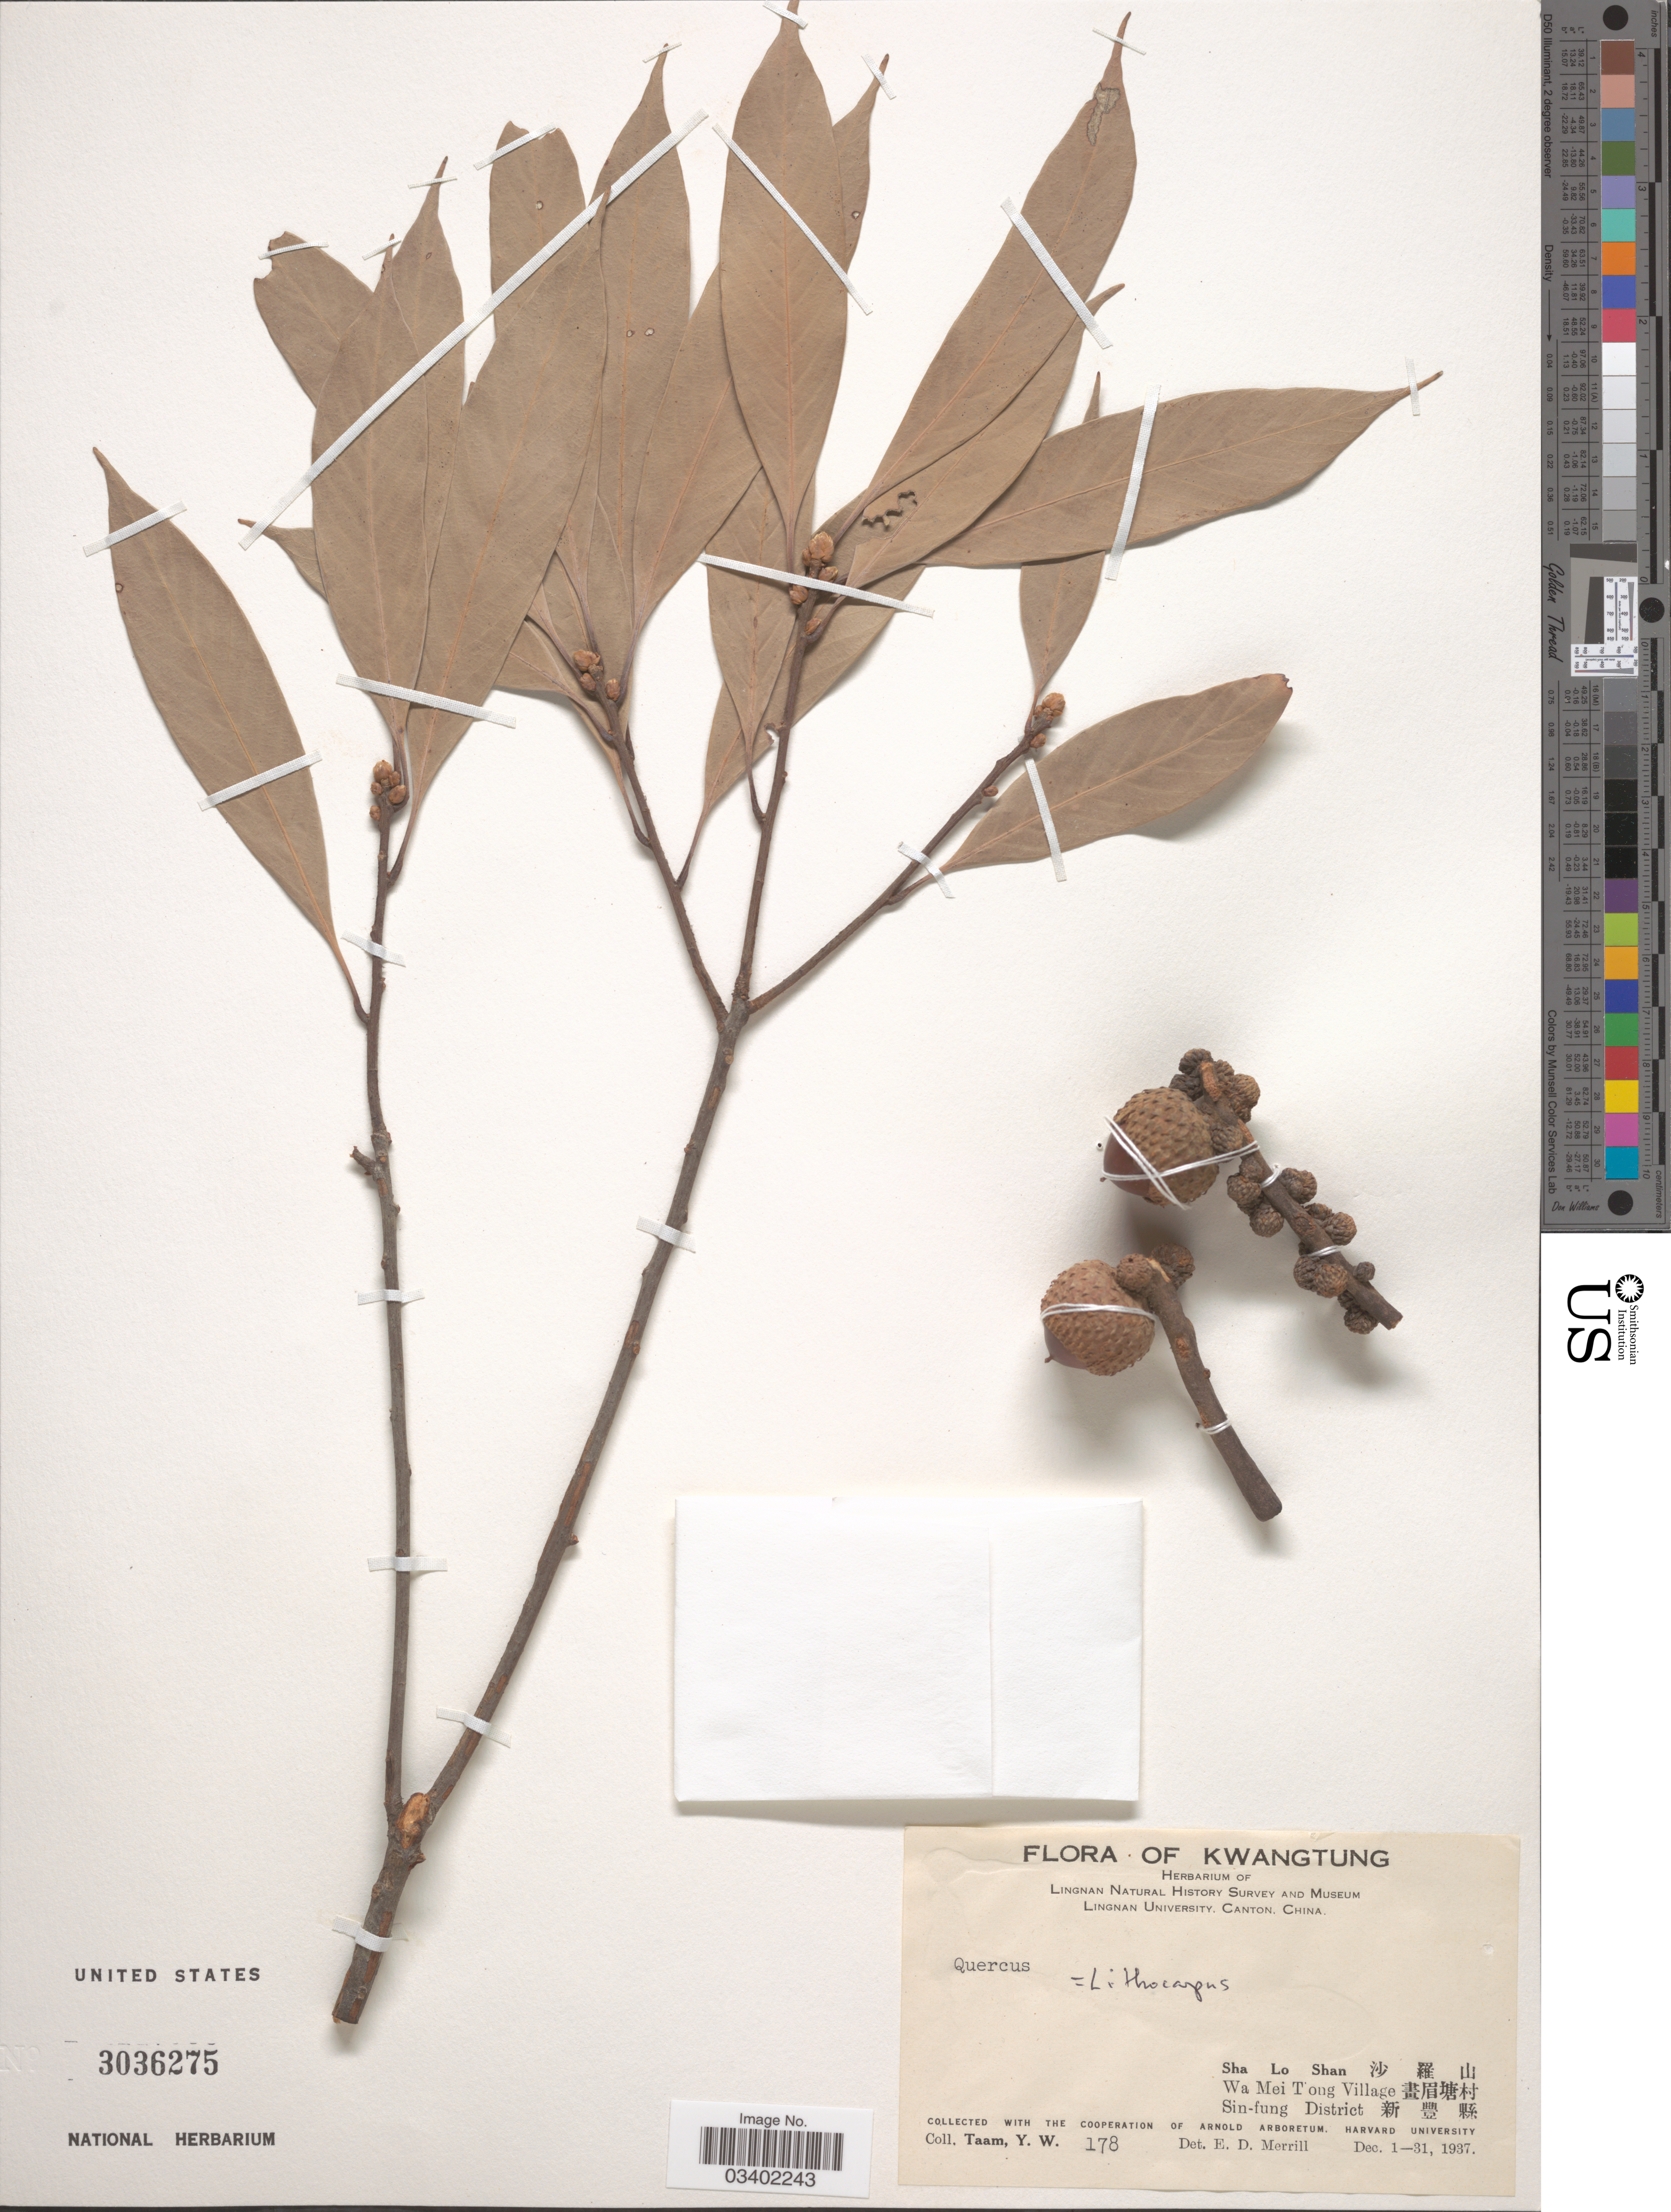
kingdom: Plantae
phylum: Tracheophyta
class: Magnoliopsida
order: Fagales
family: Fagaceae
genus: Lithocarpus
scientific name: Lithocarpus sp.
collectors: Y. W. Taam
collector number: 178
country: China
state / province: Guangdong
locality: Kwangtung. Sha Lo Shan X. Wa Mei T' ong Village X. Sin-fung District X.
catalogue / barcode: US 3036275